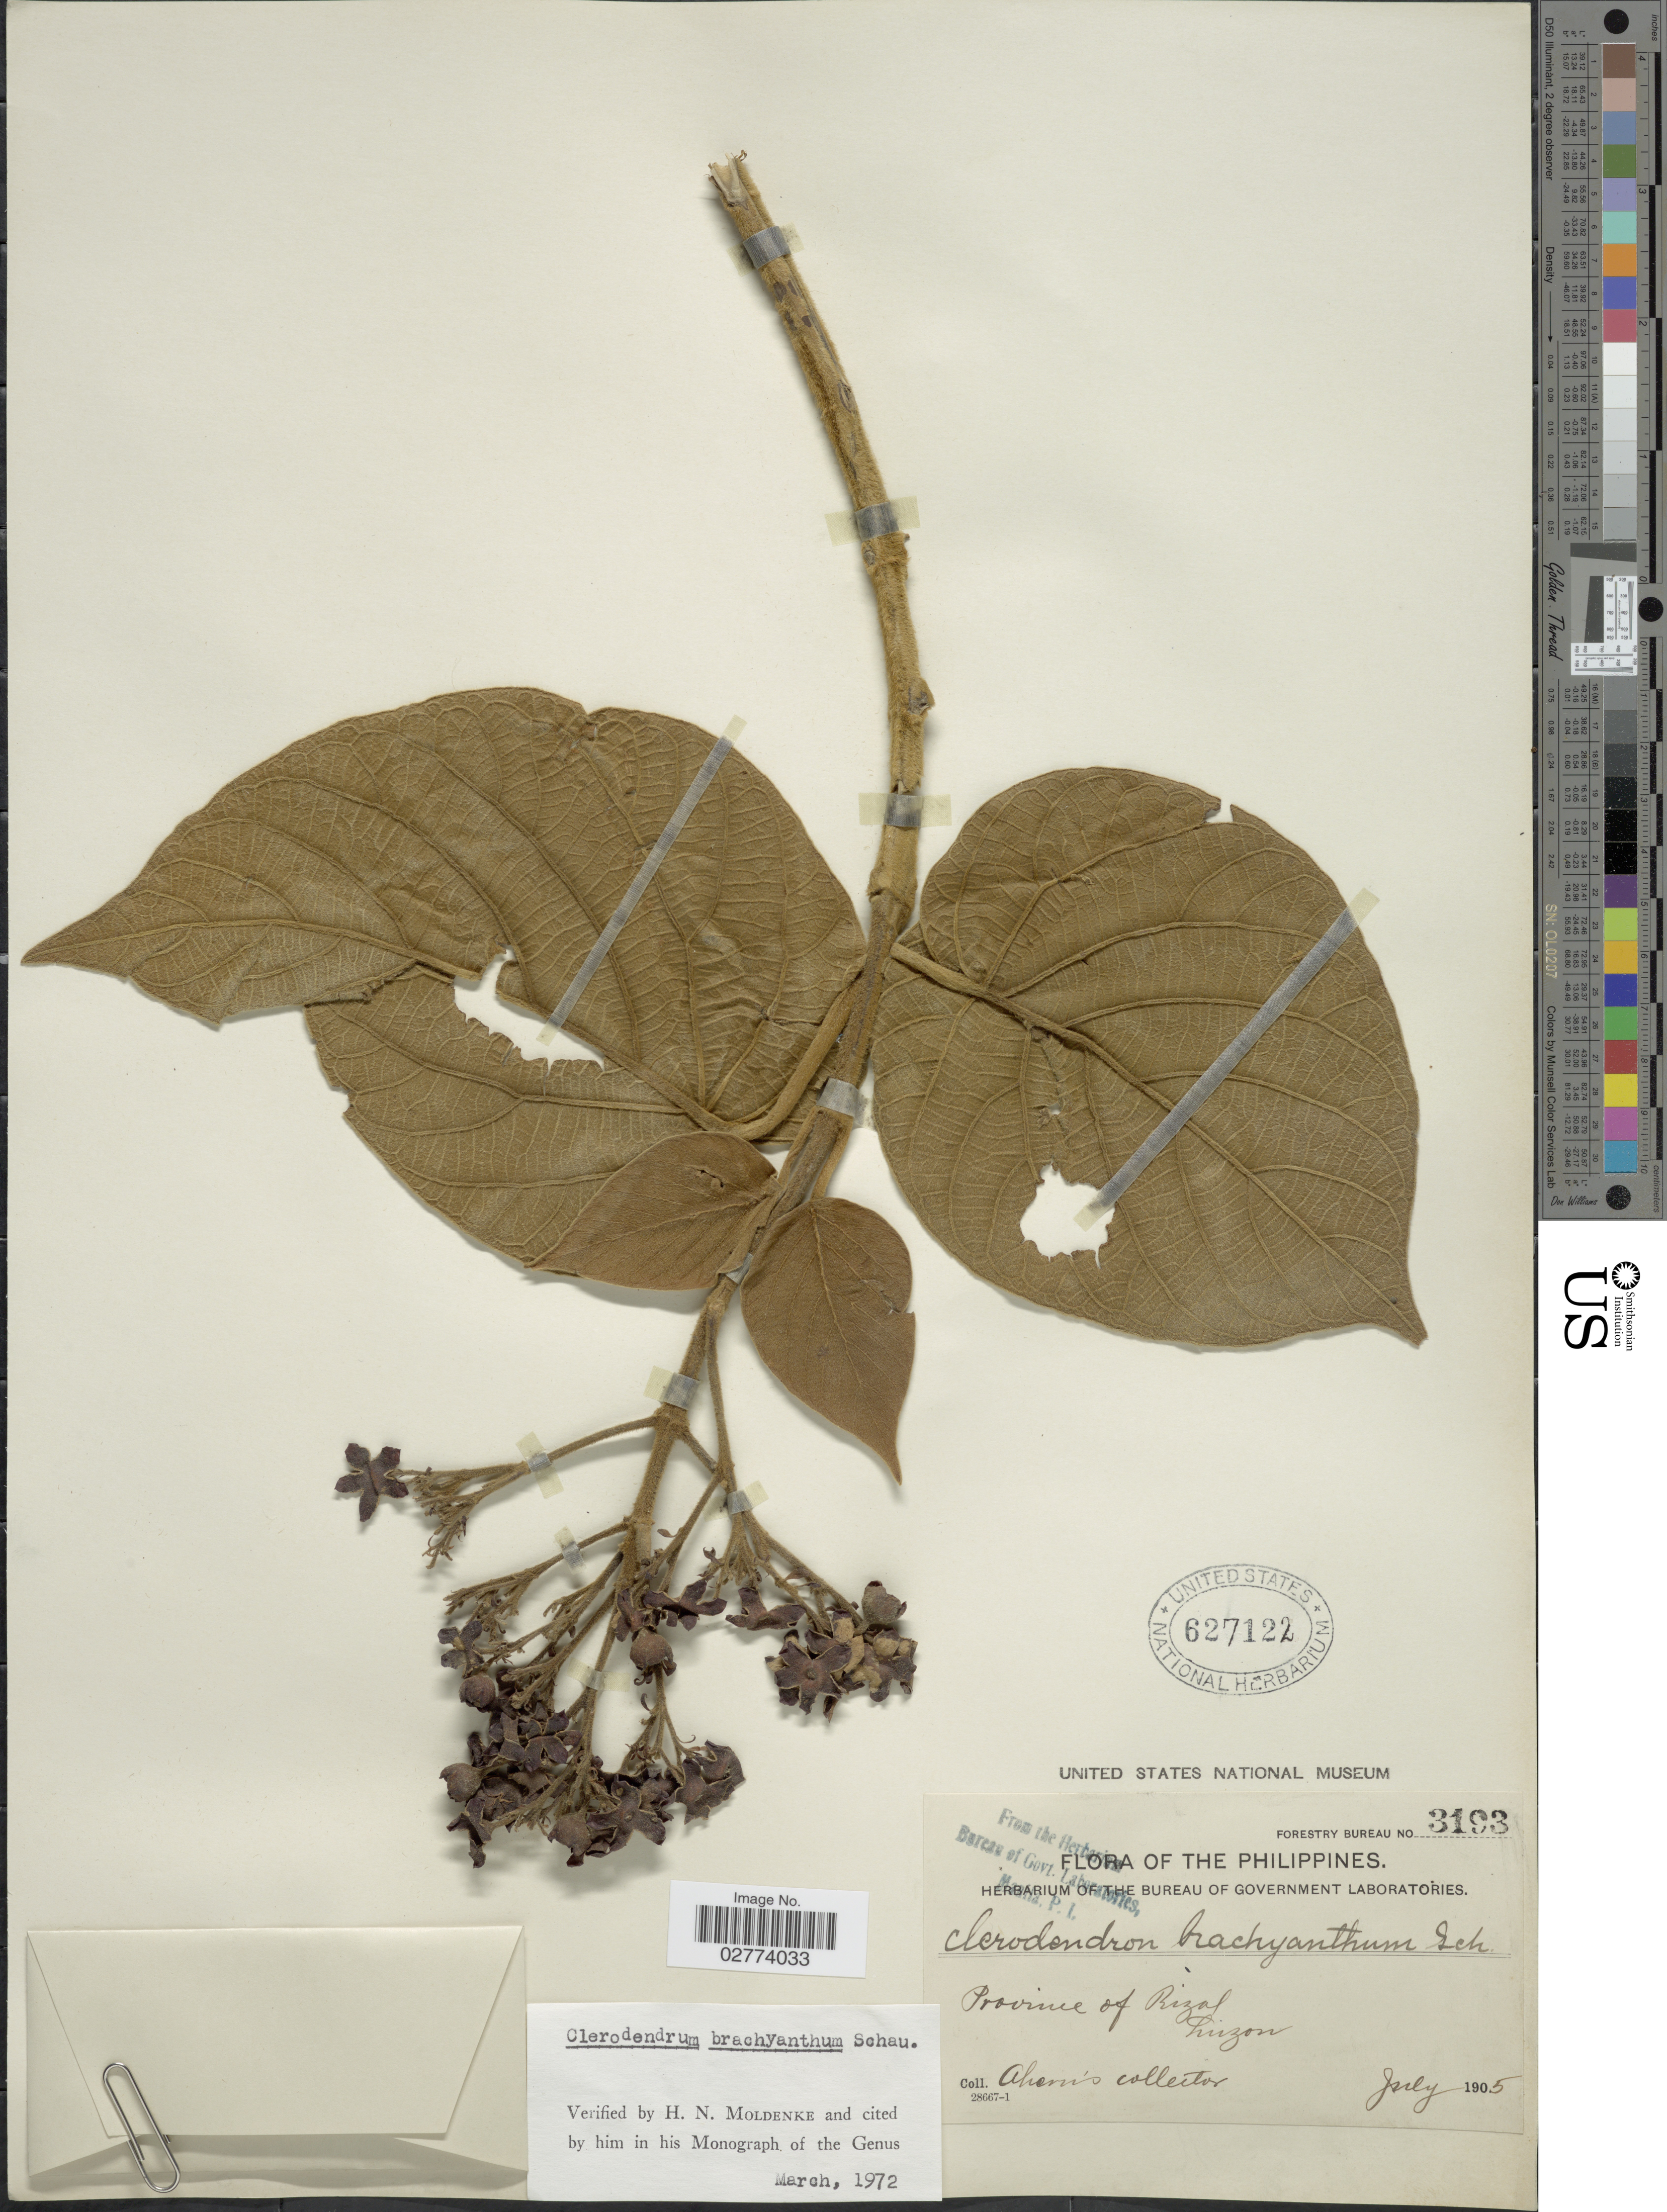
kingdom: Plantae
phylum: Tracheophyta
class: Magnoliopsida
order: Lamiales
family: Lamiaceae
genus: Clerodendrum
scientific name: Clerodendrum brachyanthum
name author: Schauer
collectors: Ahern's collector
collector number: Forestry Bureau 3193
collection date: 1905-07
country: Philippines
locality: Province of Rizal, Luzon.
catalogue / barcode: US 627122